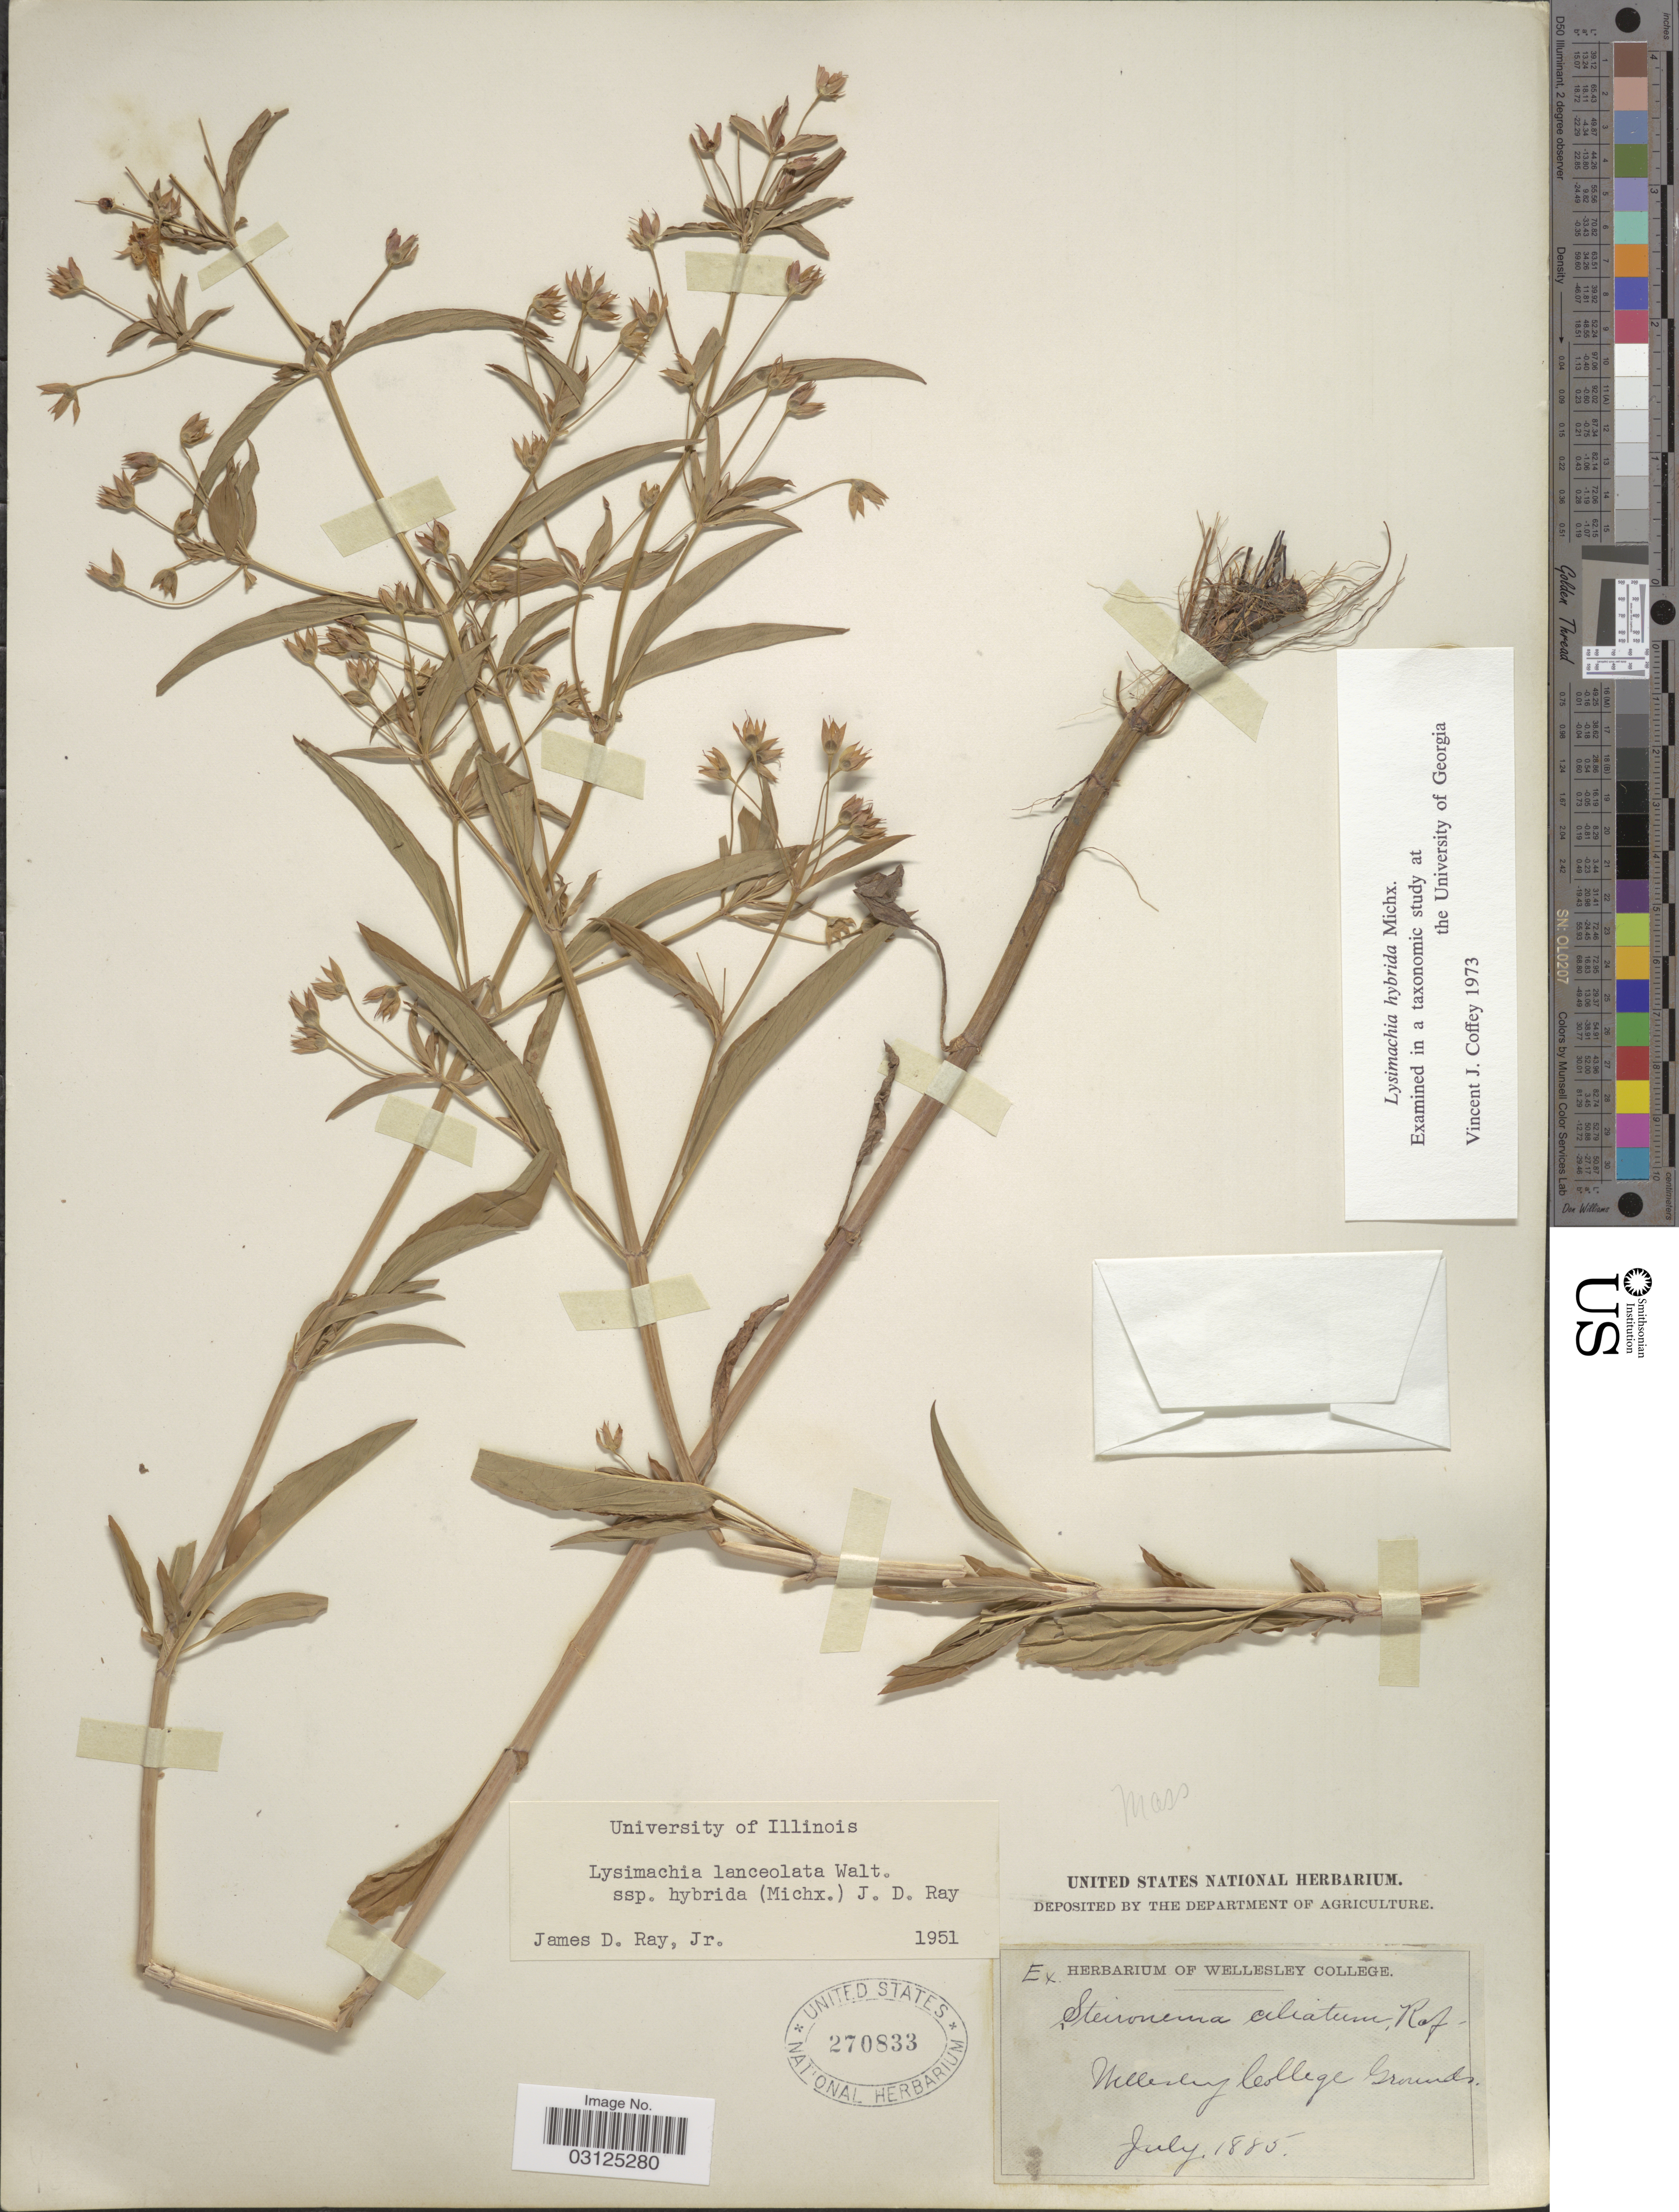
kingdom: Plantae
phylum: Tracheophyta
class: Magnoliopsida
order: Ericales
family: Primulaceae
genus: Lysimachia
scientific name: Lysimachia hybrida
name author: Michx.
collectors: ex herb. Wellesley College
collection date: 1885-07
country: United States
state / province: Massachusetts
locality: Wellesley College Grounds.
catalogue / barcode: US 270833